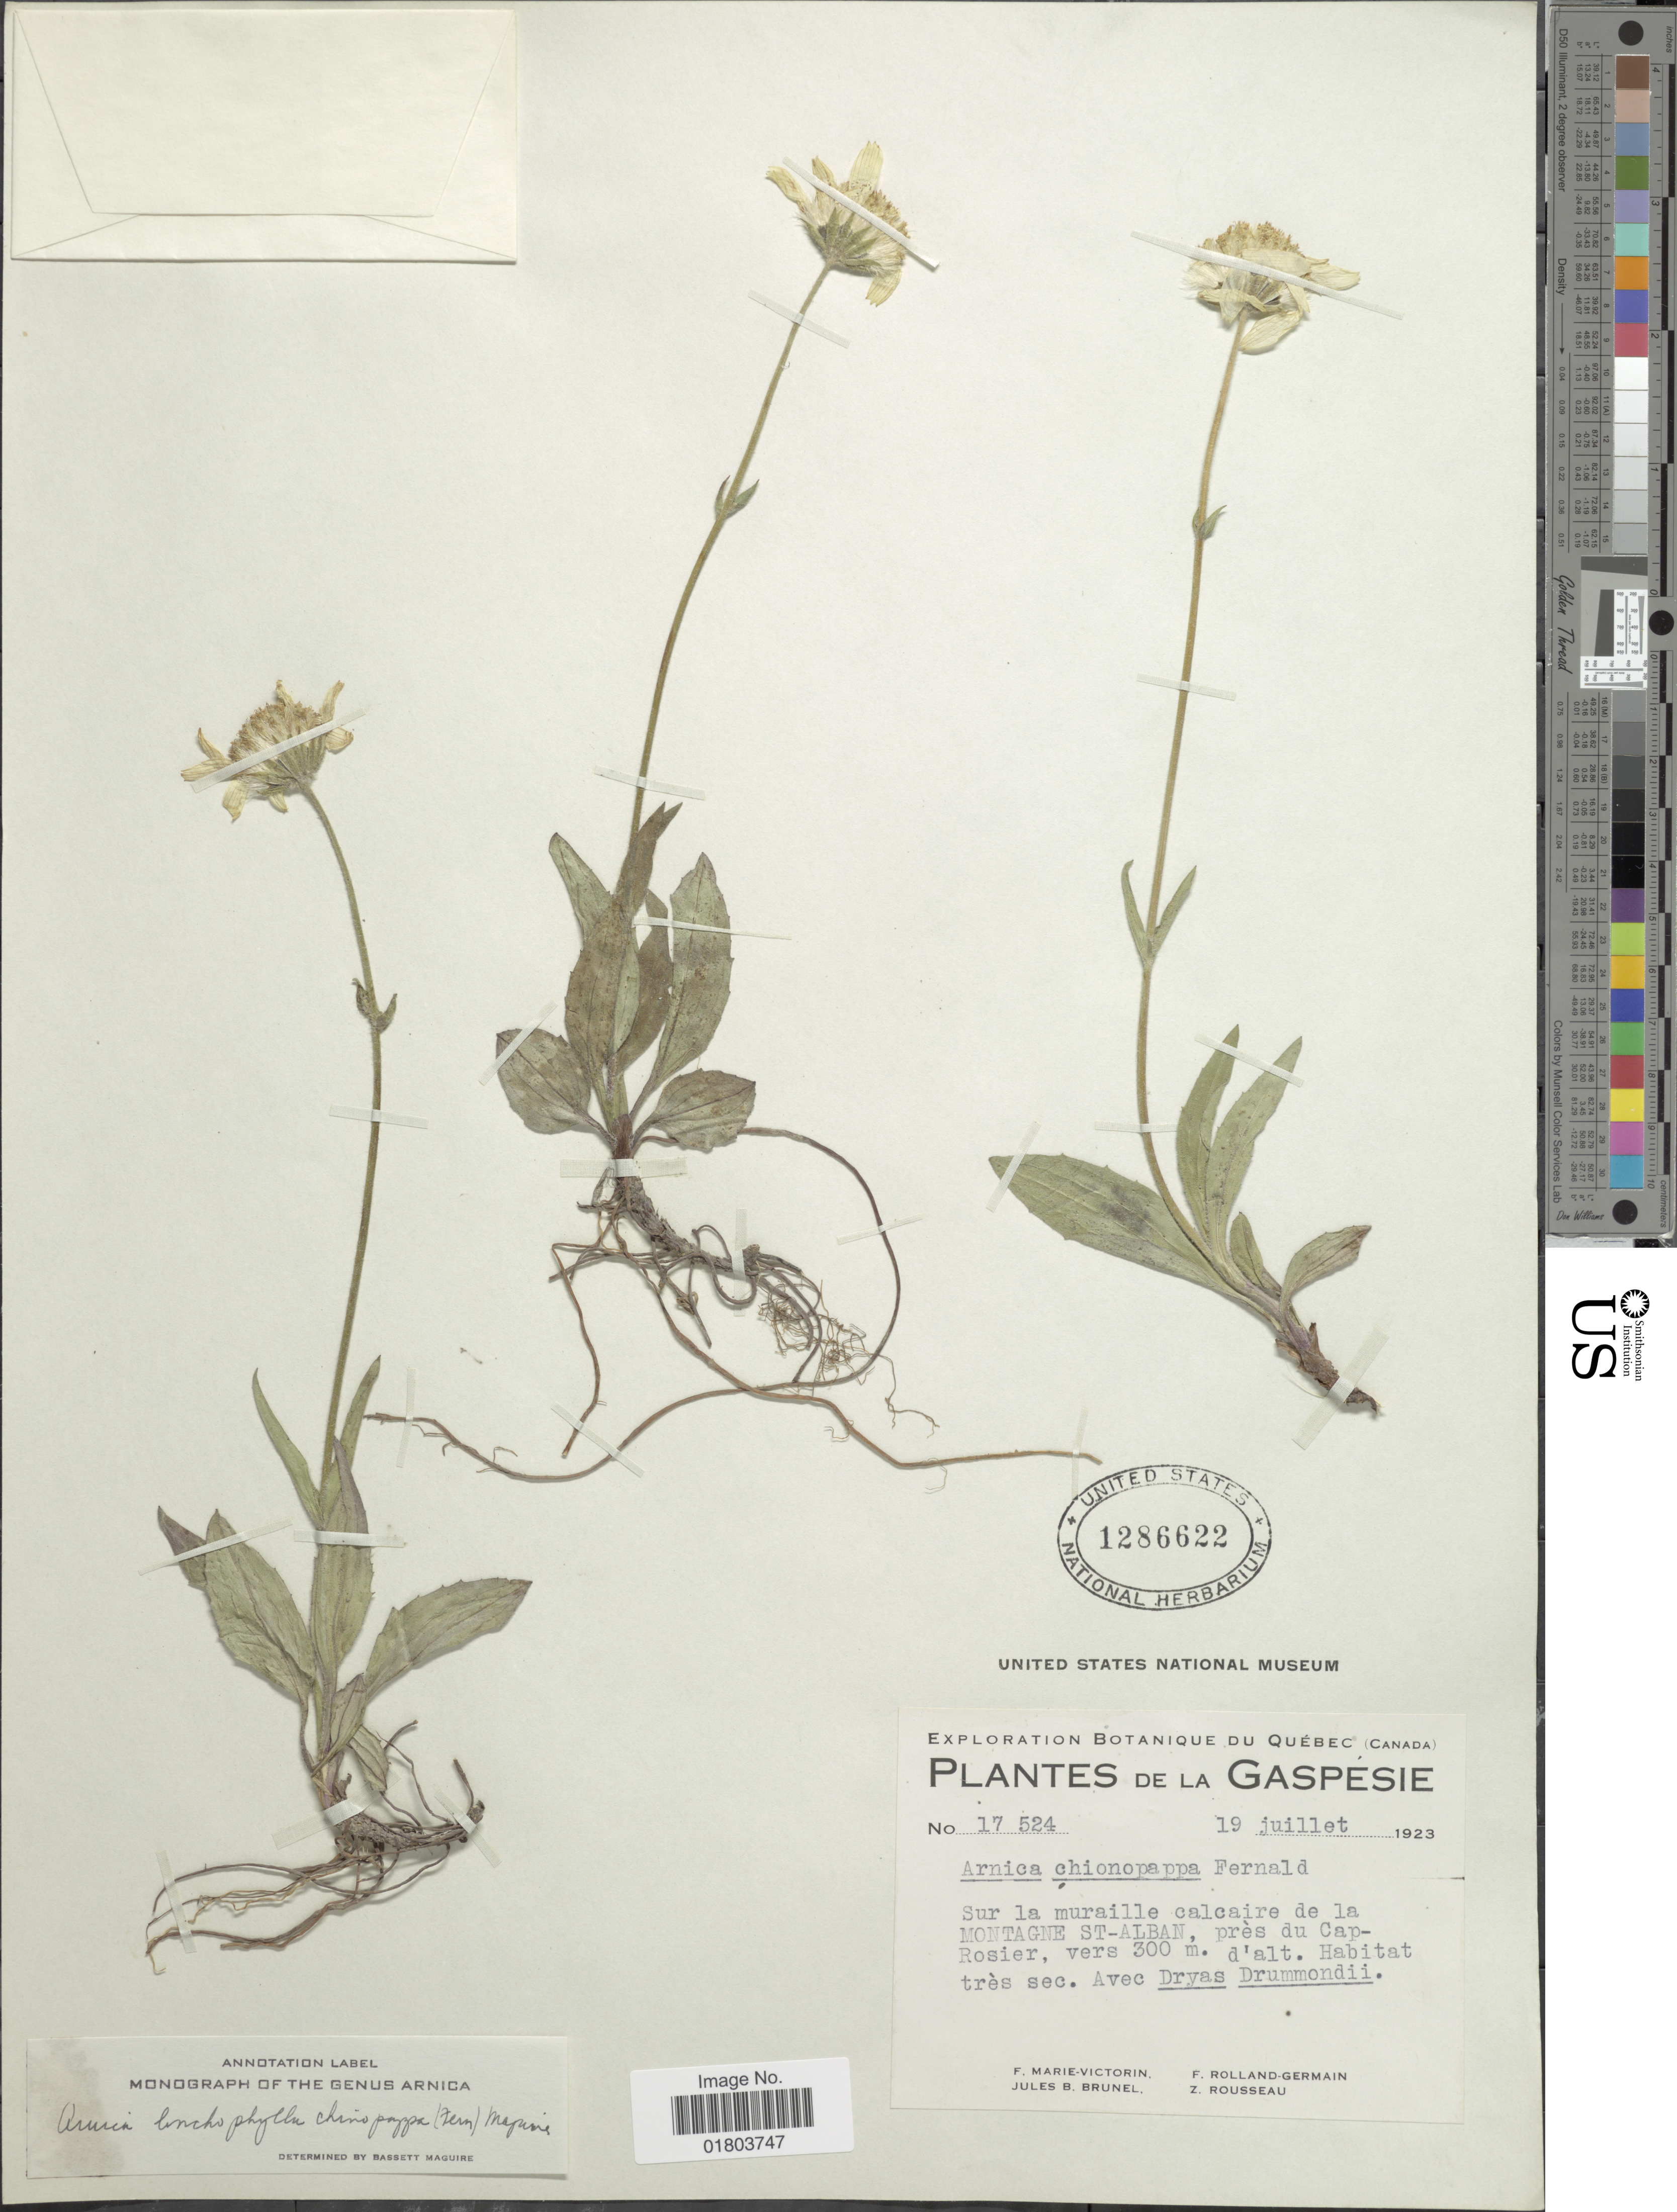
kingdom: Plantae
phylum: Tracheophyta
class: Magnoliopsida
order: Asterales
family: Asteraceae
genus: Arnica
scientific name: Arnica lonchophylla subsp. chionopappa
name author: (Fernald) Maguire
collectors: Fr. Marie-Victorin, J. Brunel, Rolland-Germain & Z. Rousseau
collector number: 17524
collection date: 1923-07-19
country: Canada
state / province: Quebec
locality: De la Gaspesie, Sur la muraille calcaire de la Montagne St-Alban, près du Cap-Rosier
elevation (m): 300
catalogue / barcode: US 1286622